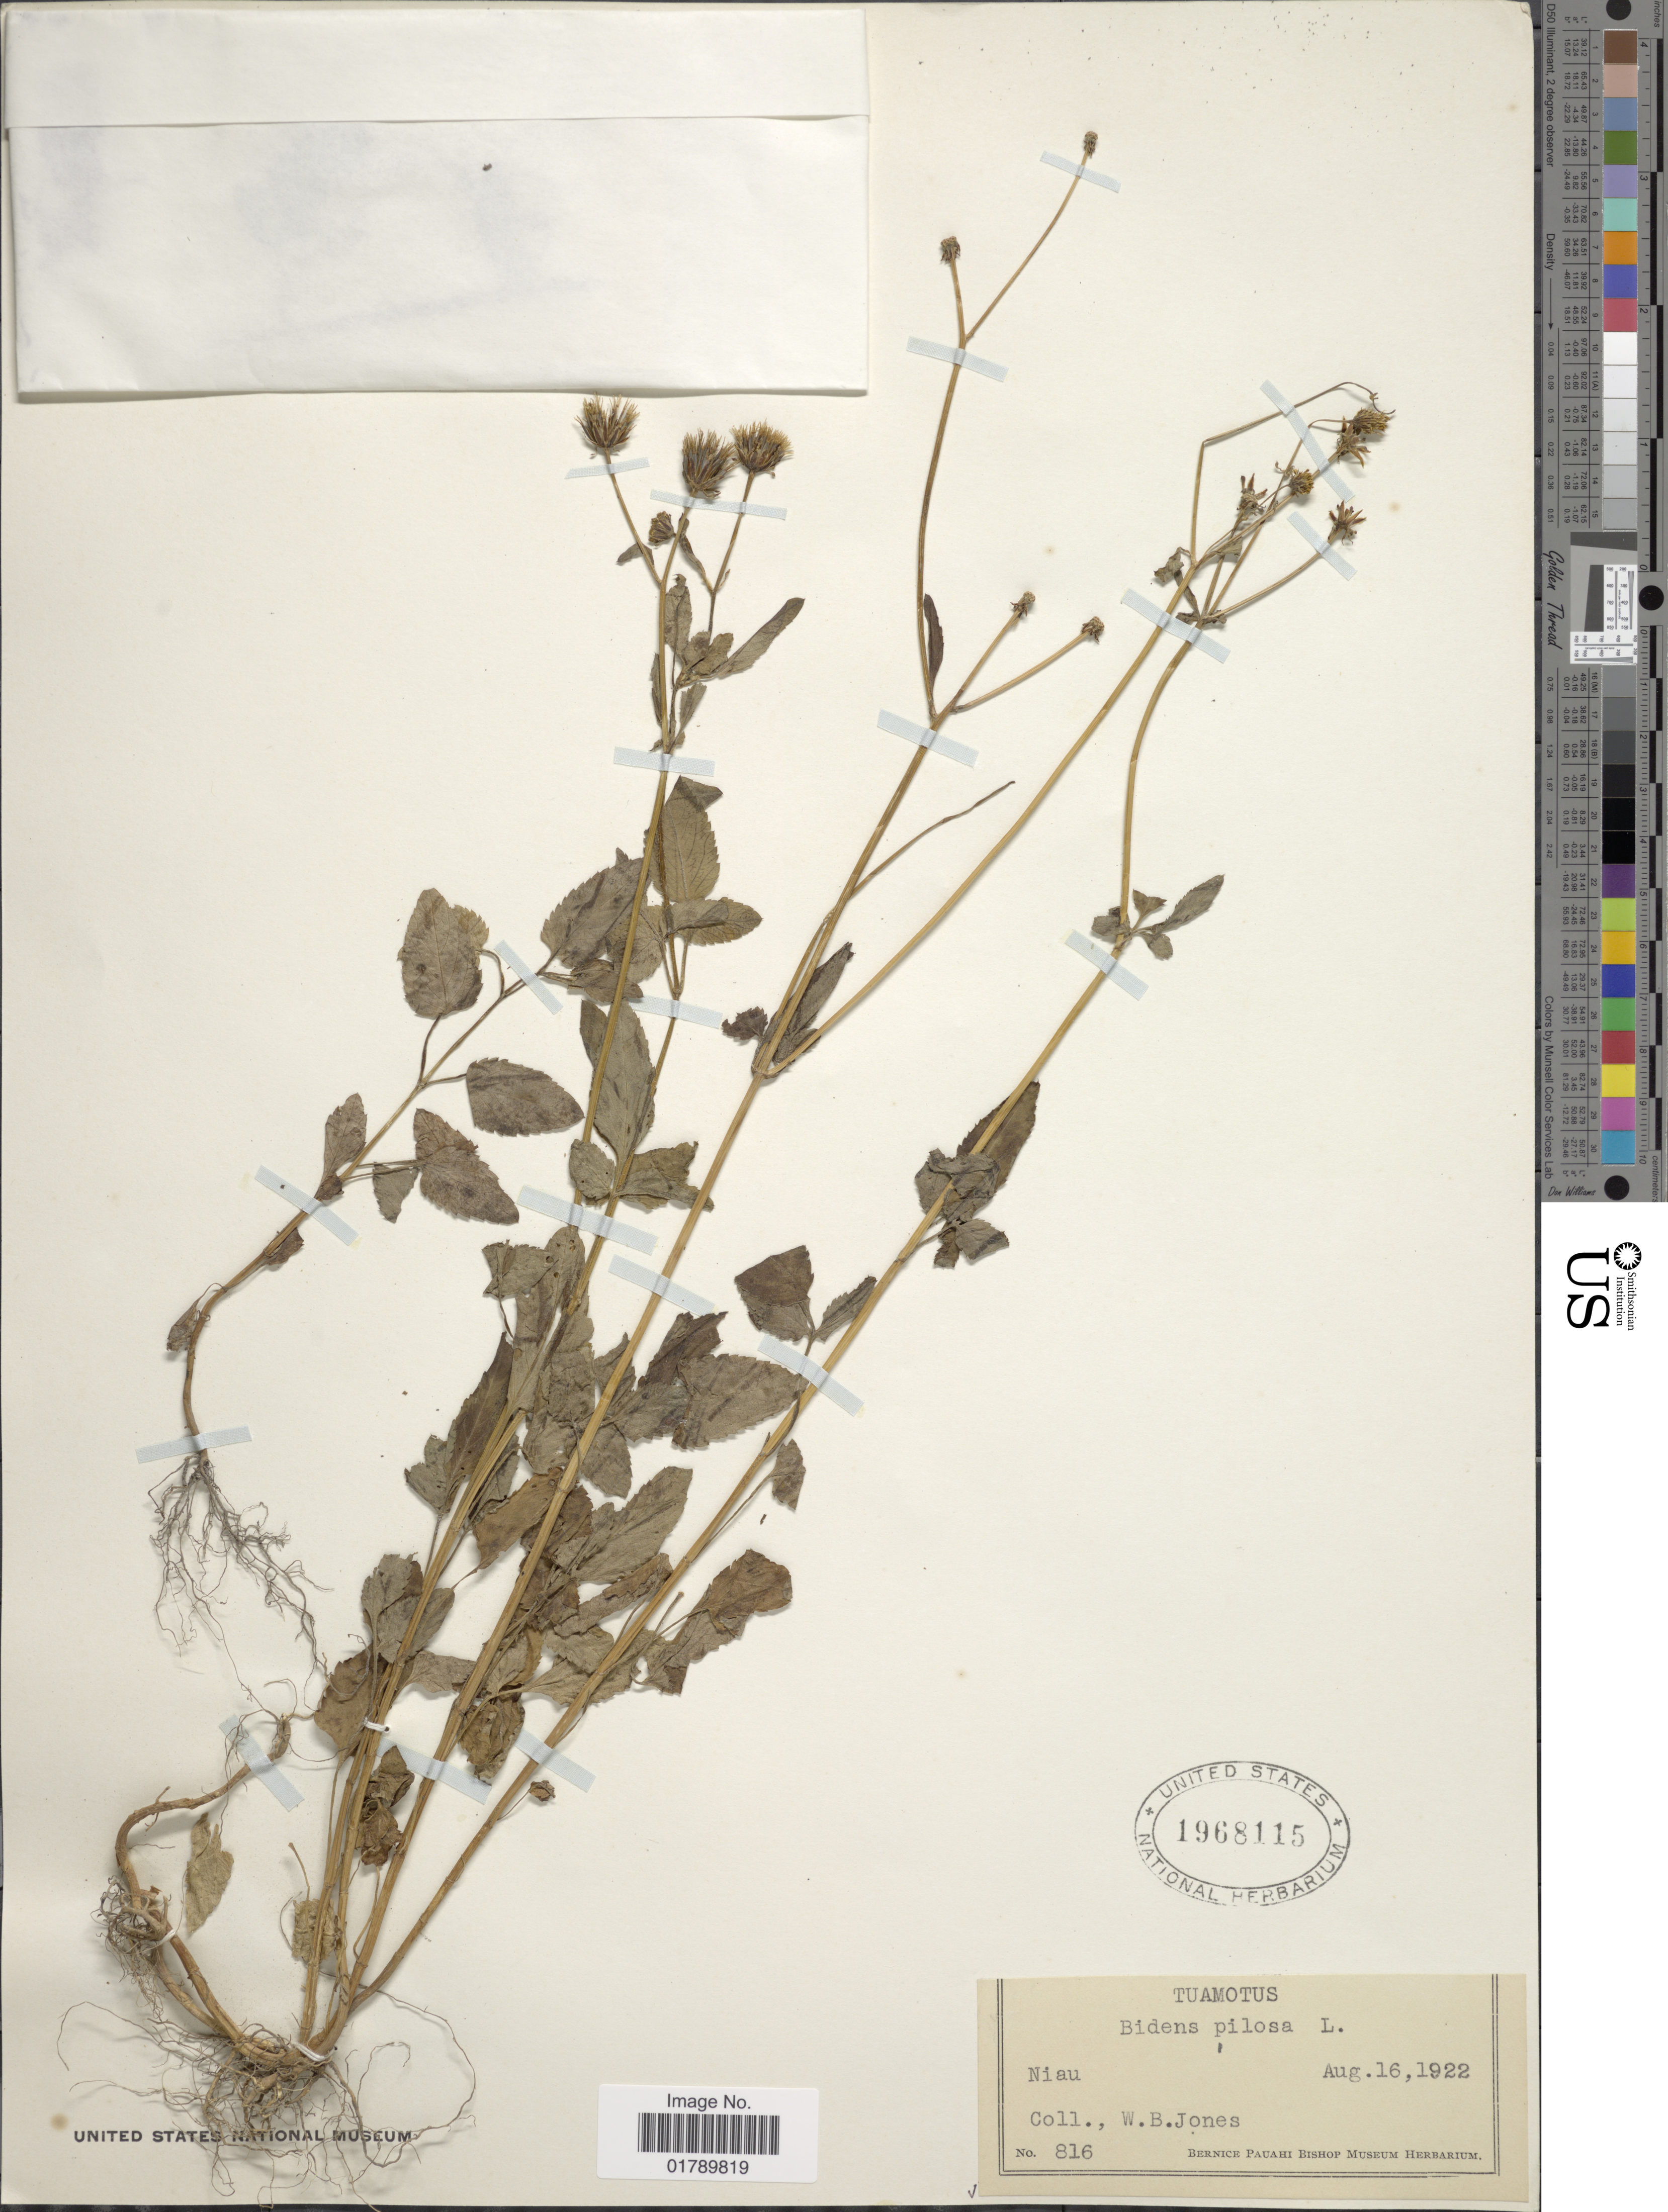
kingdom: Plantae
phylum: Tracheophyta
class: Magnoliopsida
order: Asterales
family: Asteraceae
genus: Bidens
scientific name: Bidens pilosa var. pilosa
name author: L.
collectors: W. B. Jones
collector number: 816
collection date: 1922-08-16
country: French Polynesia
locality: Tuamotus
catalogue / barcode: US 1968115